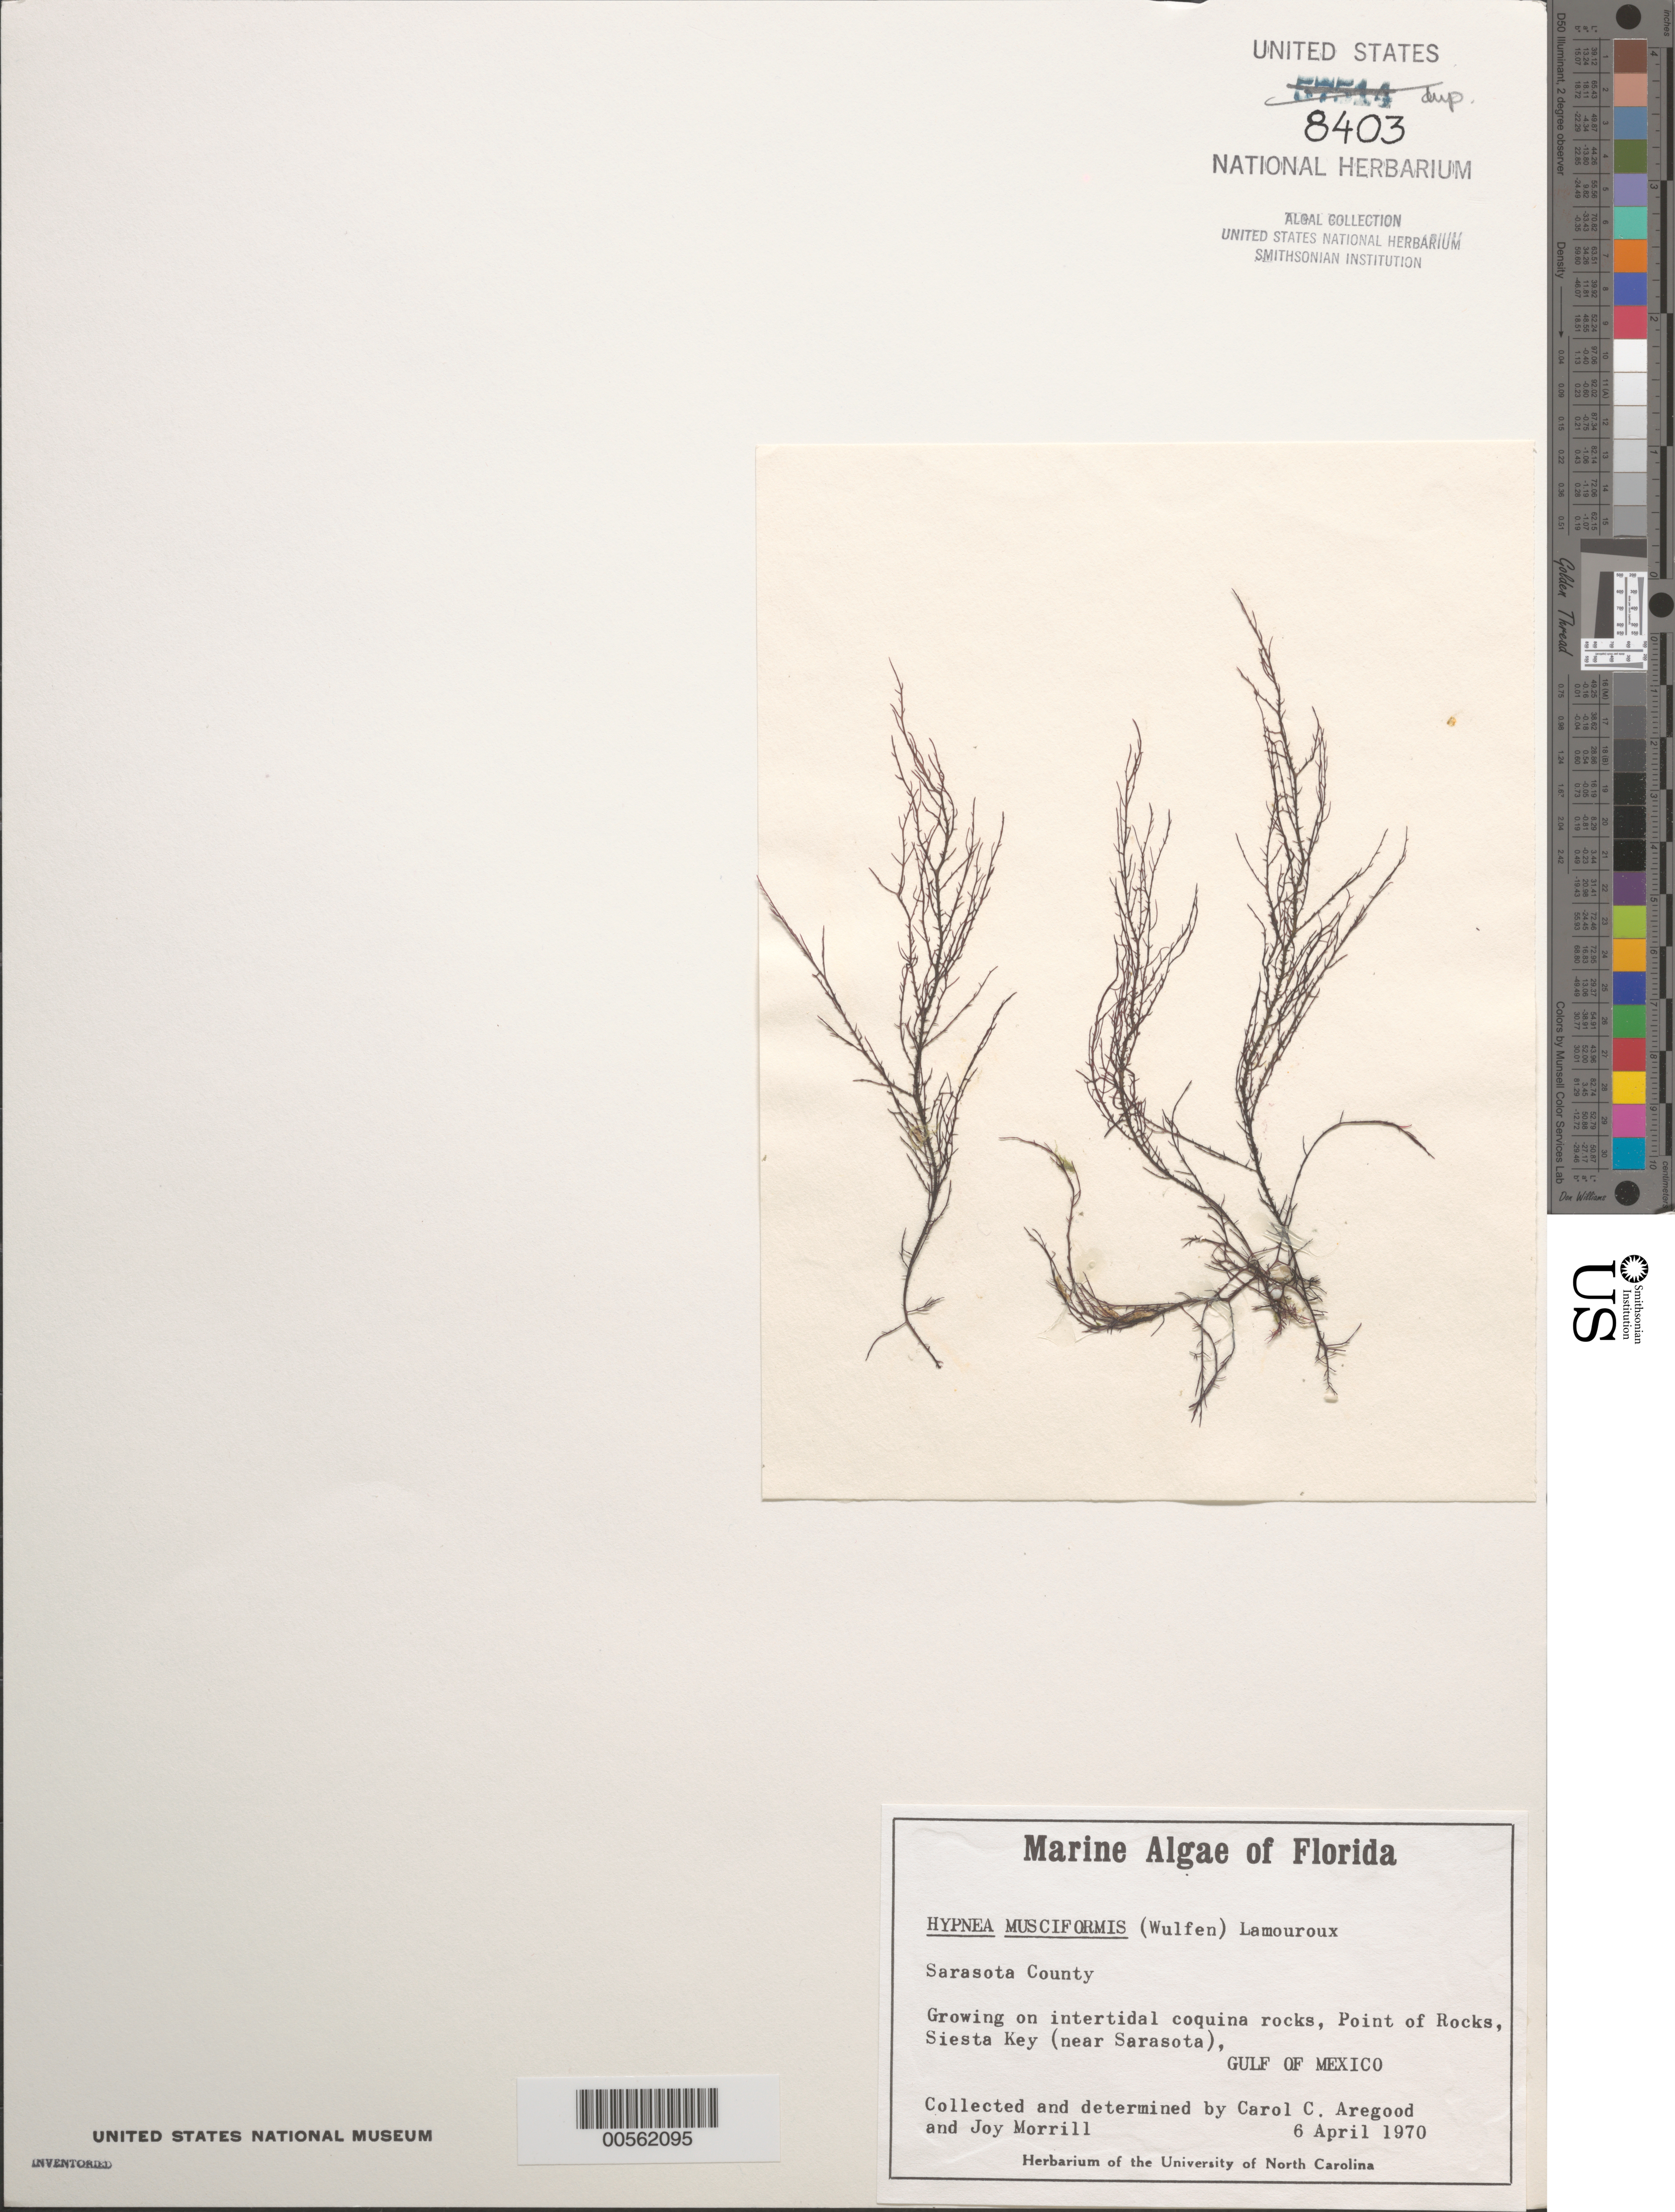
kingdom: Plantae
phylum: Rhodophyta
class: Florideophyceae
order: Gigartinales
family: Cystocloniaceae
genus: Hypnea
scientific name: Hypnea musciformis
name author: (Wulfen) J.V.Lamouroux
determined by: Aregood, C. C.; Morrill, J.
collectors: C. Aregood & J. Morrill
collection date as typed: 06 Apr 1970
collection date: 1970-04-06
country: United States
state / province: Florida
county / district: Sarasota County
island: Siesta Key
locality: Point of Rocks near Sarasota, Gulf of Mexico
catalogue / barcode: US 8403